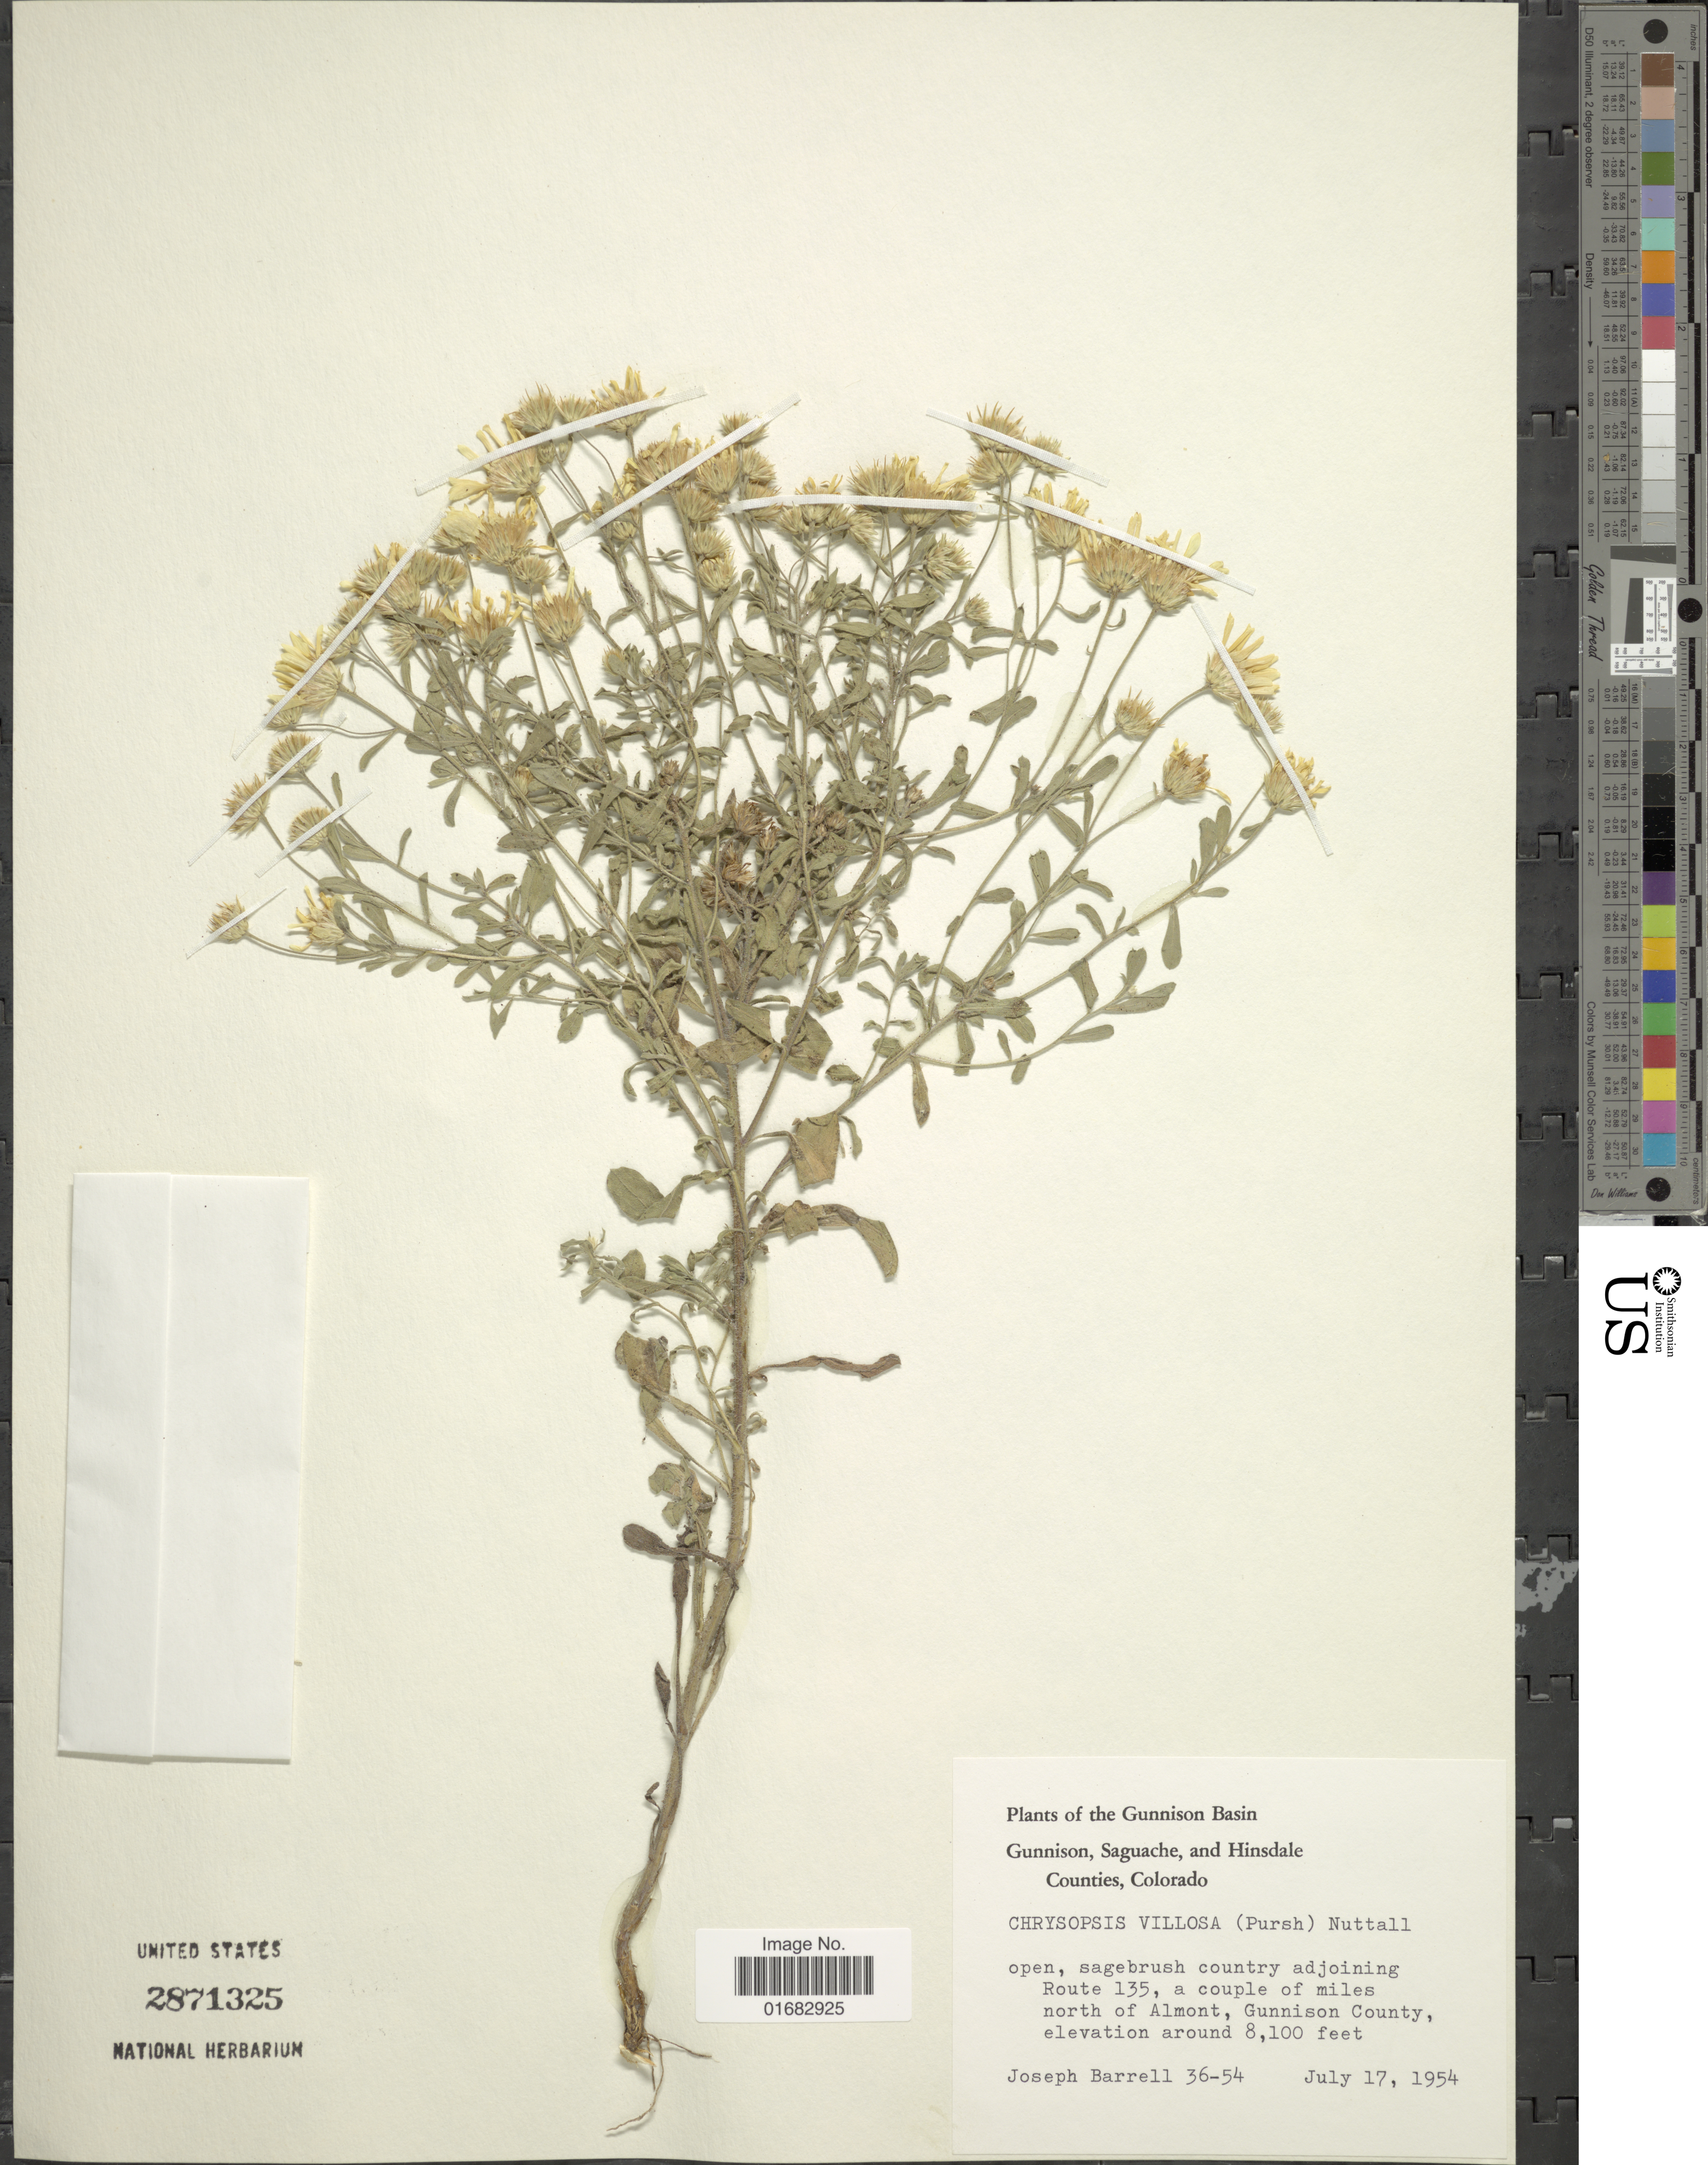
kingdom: Plantae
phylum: Tracheophyta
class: Magnoliopsida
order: Asterales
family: Asteraceae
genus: Heterotheca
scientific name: Heterotheca villosa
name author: (Pursh) Shinners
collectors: J. Barrell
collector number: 36-54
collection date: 1954-07-17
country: United States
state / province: Colorado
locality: Gunnison Basin Gunnison, Saguache, and Hinsdale Counties, open, sagebrush country adjoining Route 135, a couple of miles north of Almont, Gunnison County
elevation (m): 2469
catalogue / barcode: US 2871325